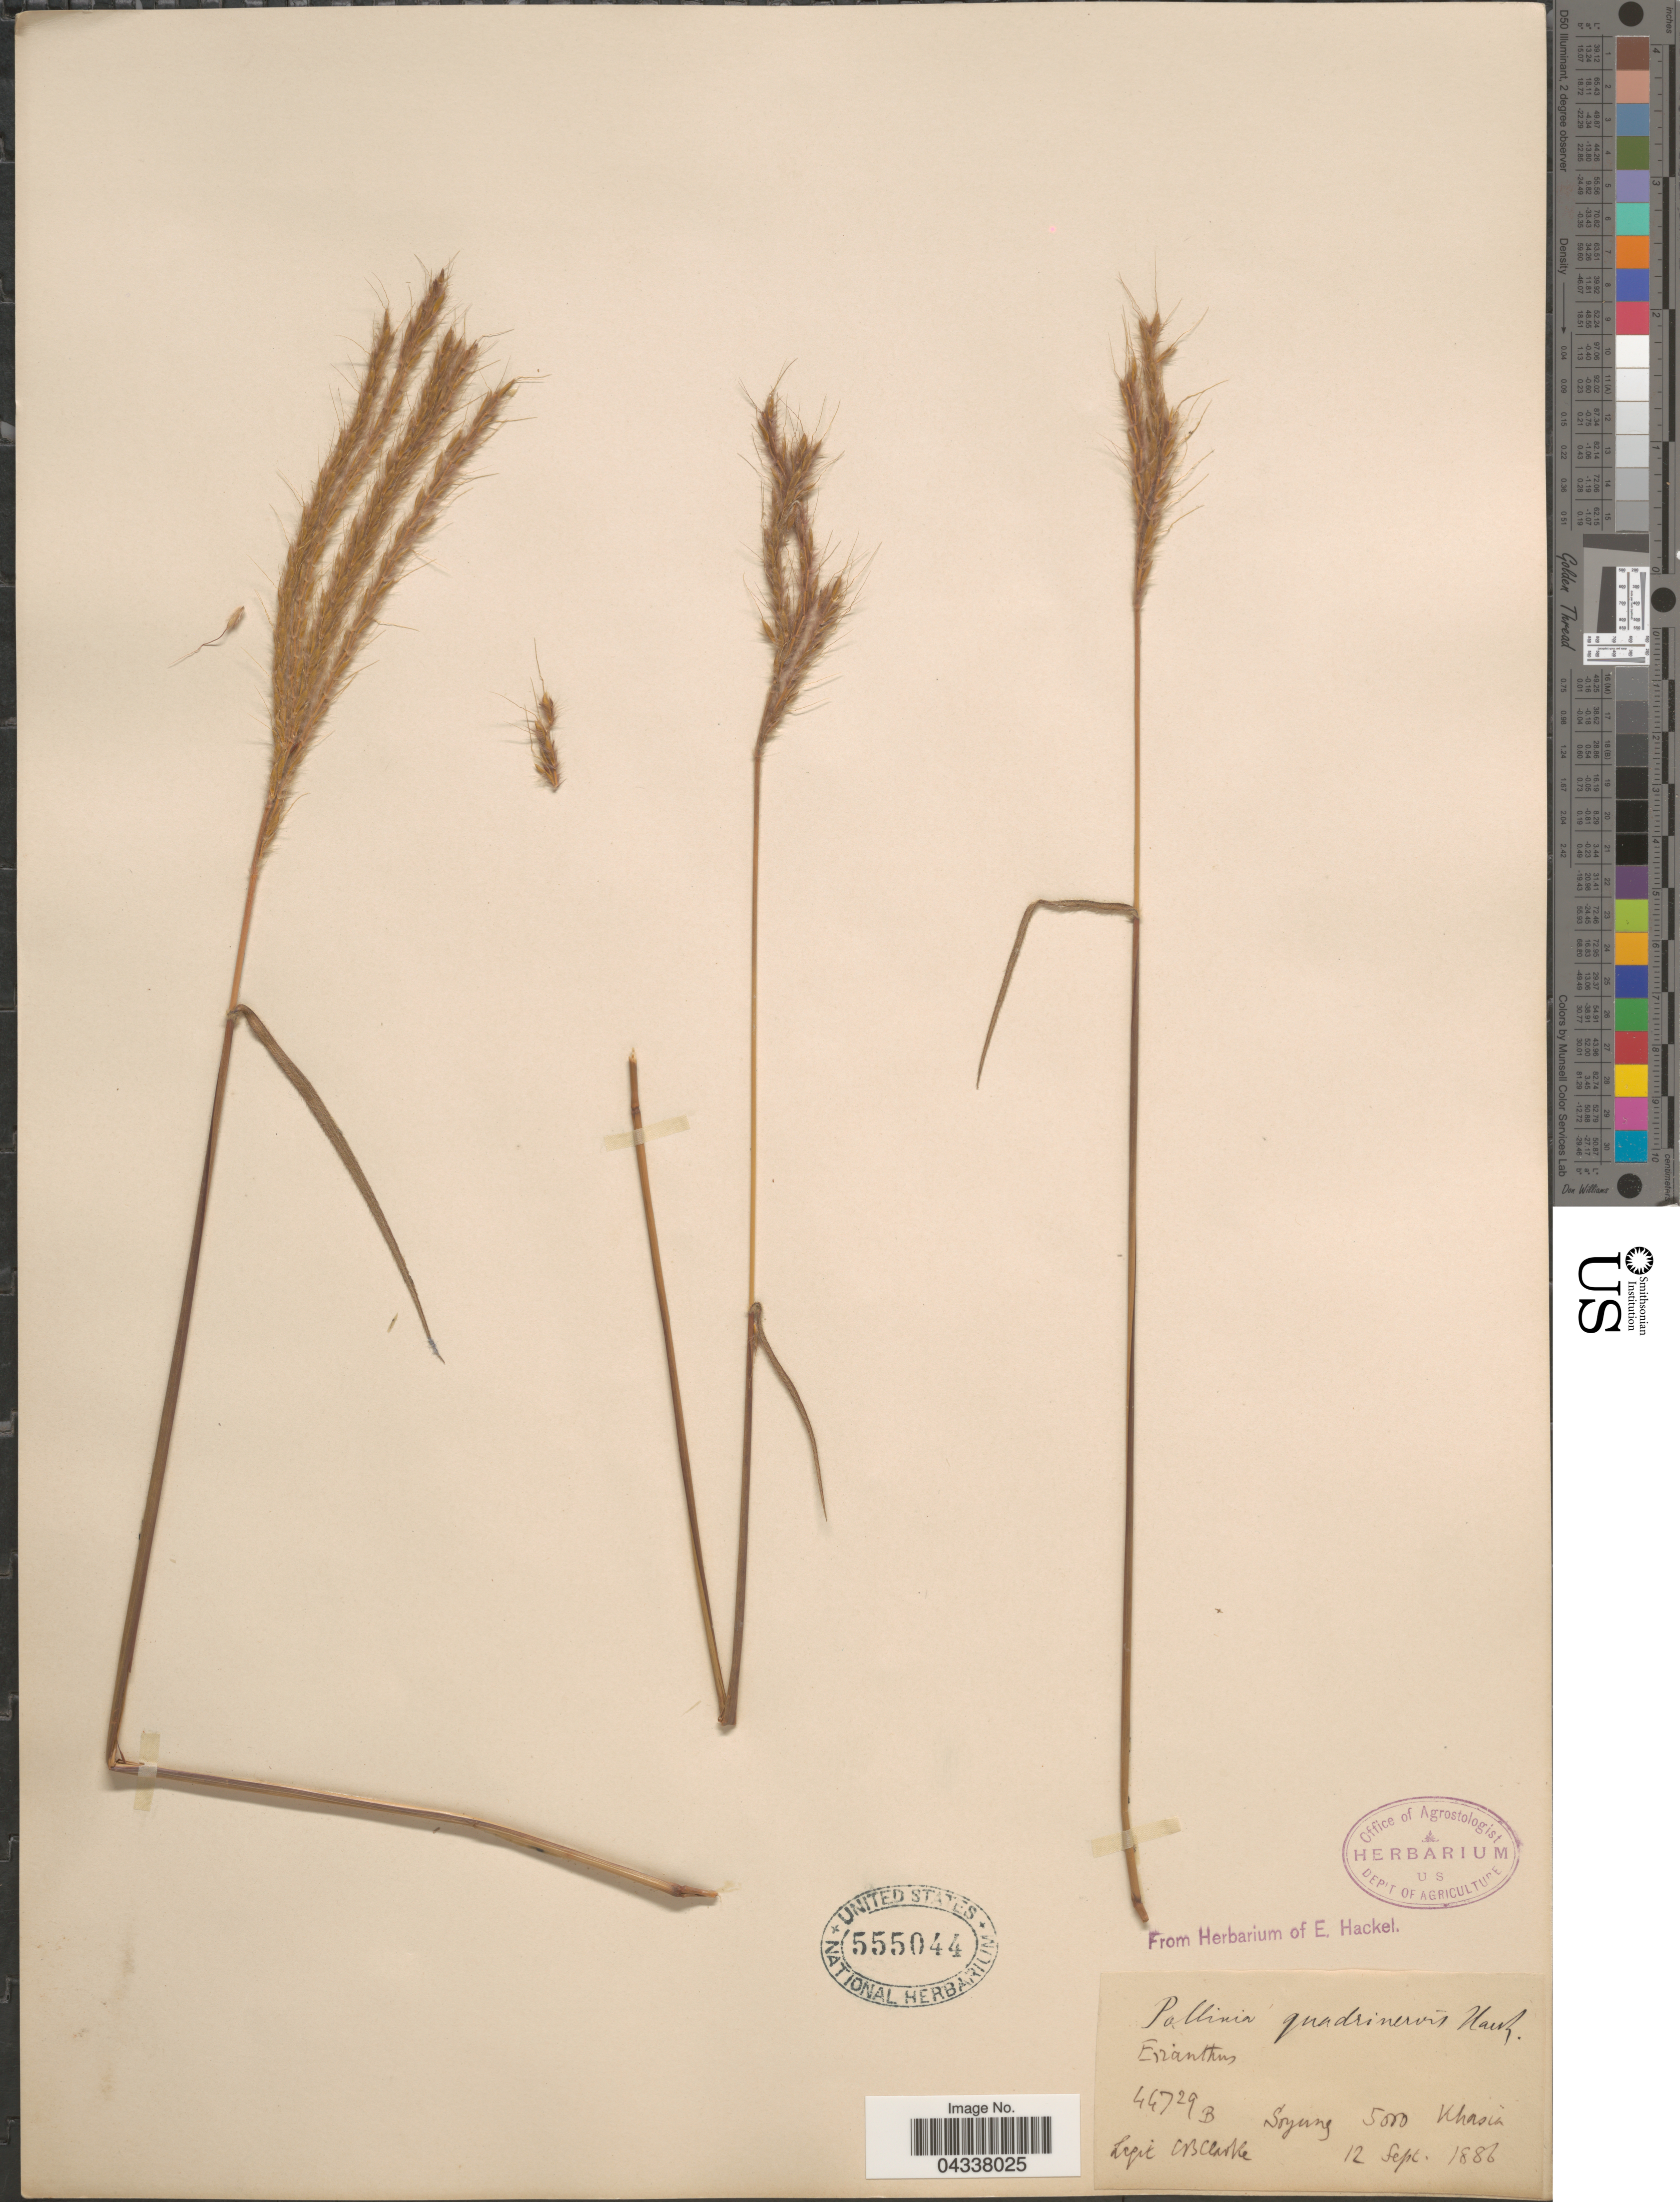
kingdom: Plantae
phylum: Tracheophyta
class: Liliopsida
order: Poales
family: Poaceae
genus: Pseudopogonatherum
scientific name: Pseudopogonatherum quadrinerve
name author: (Hack.) Ohwi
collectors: C. B. Clarke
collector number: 44729B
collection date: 1886-09-12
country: India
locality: Soyung. Khasia.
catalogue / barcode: US 555044